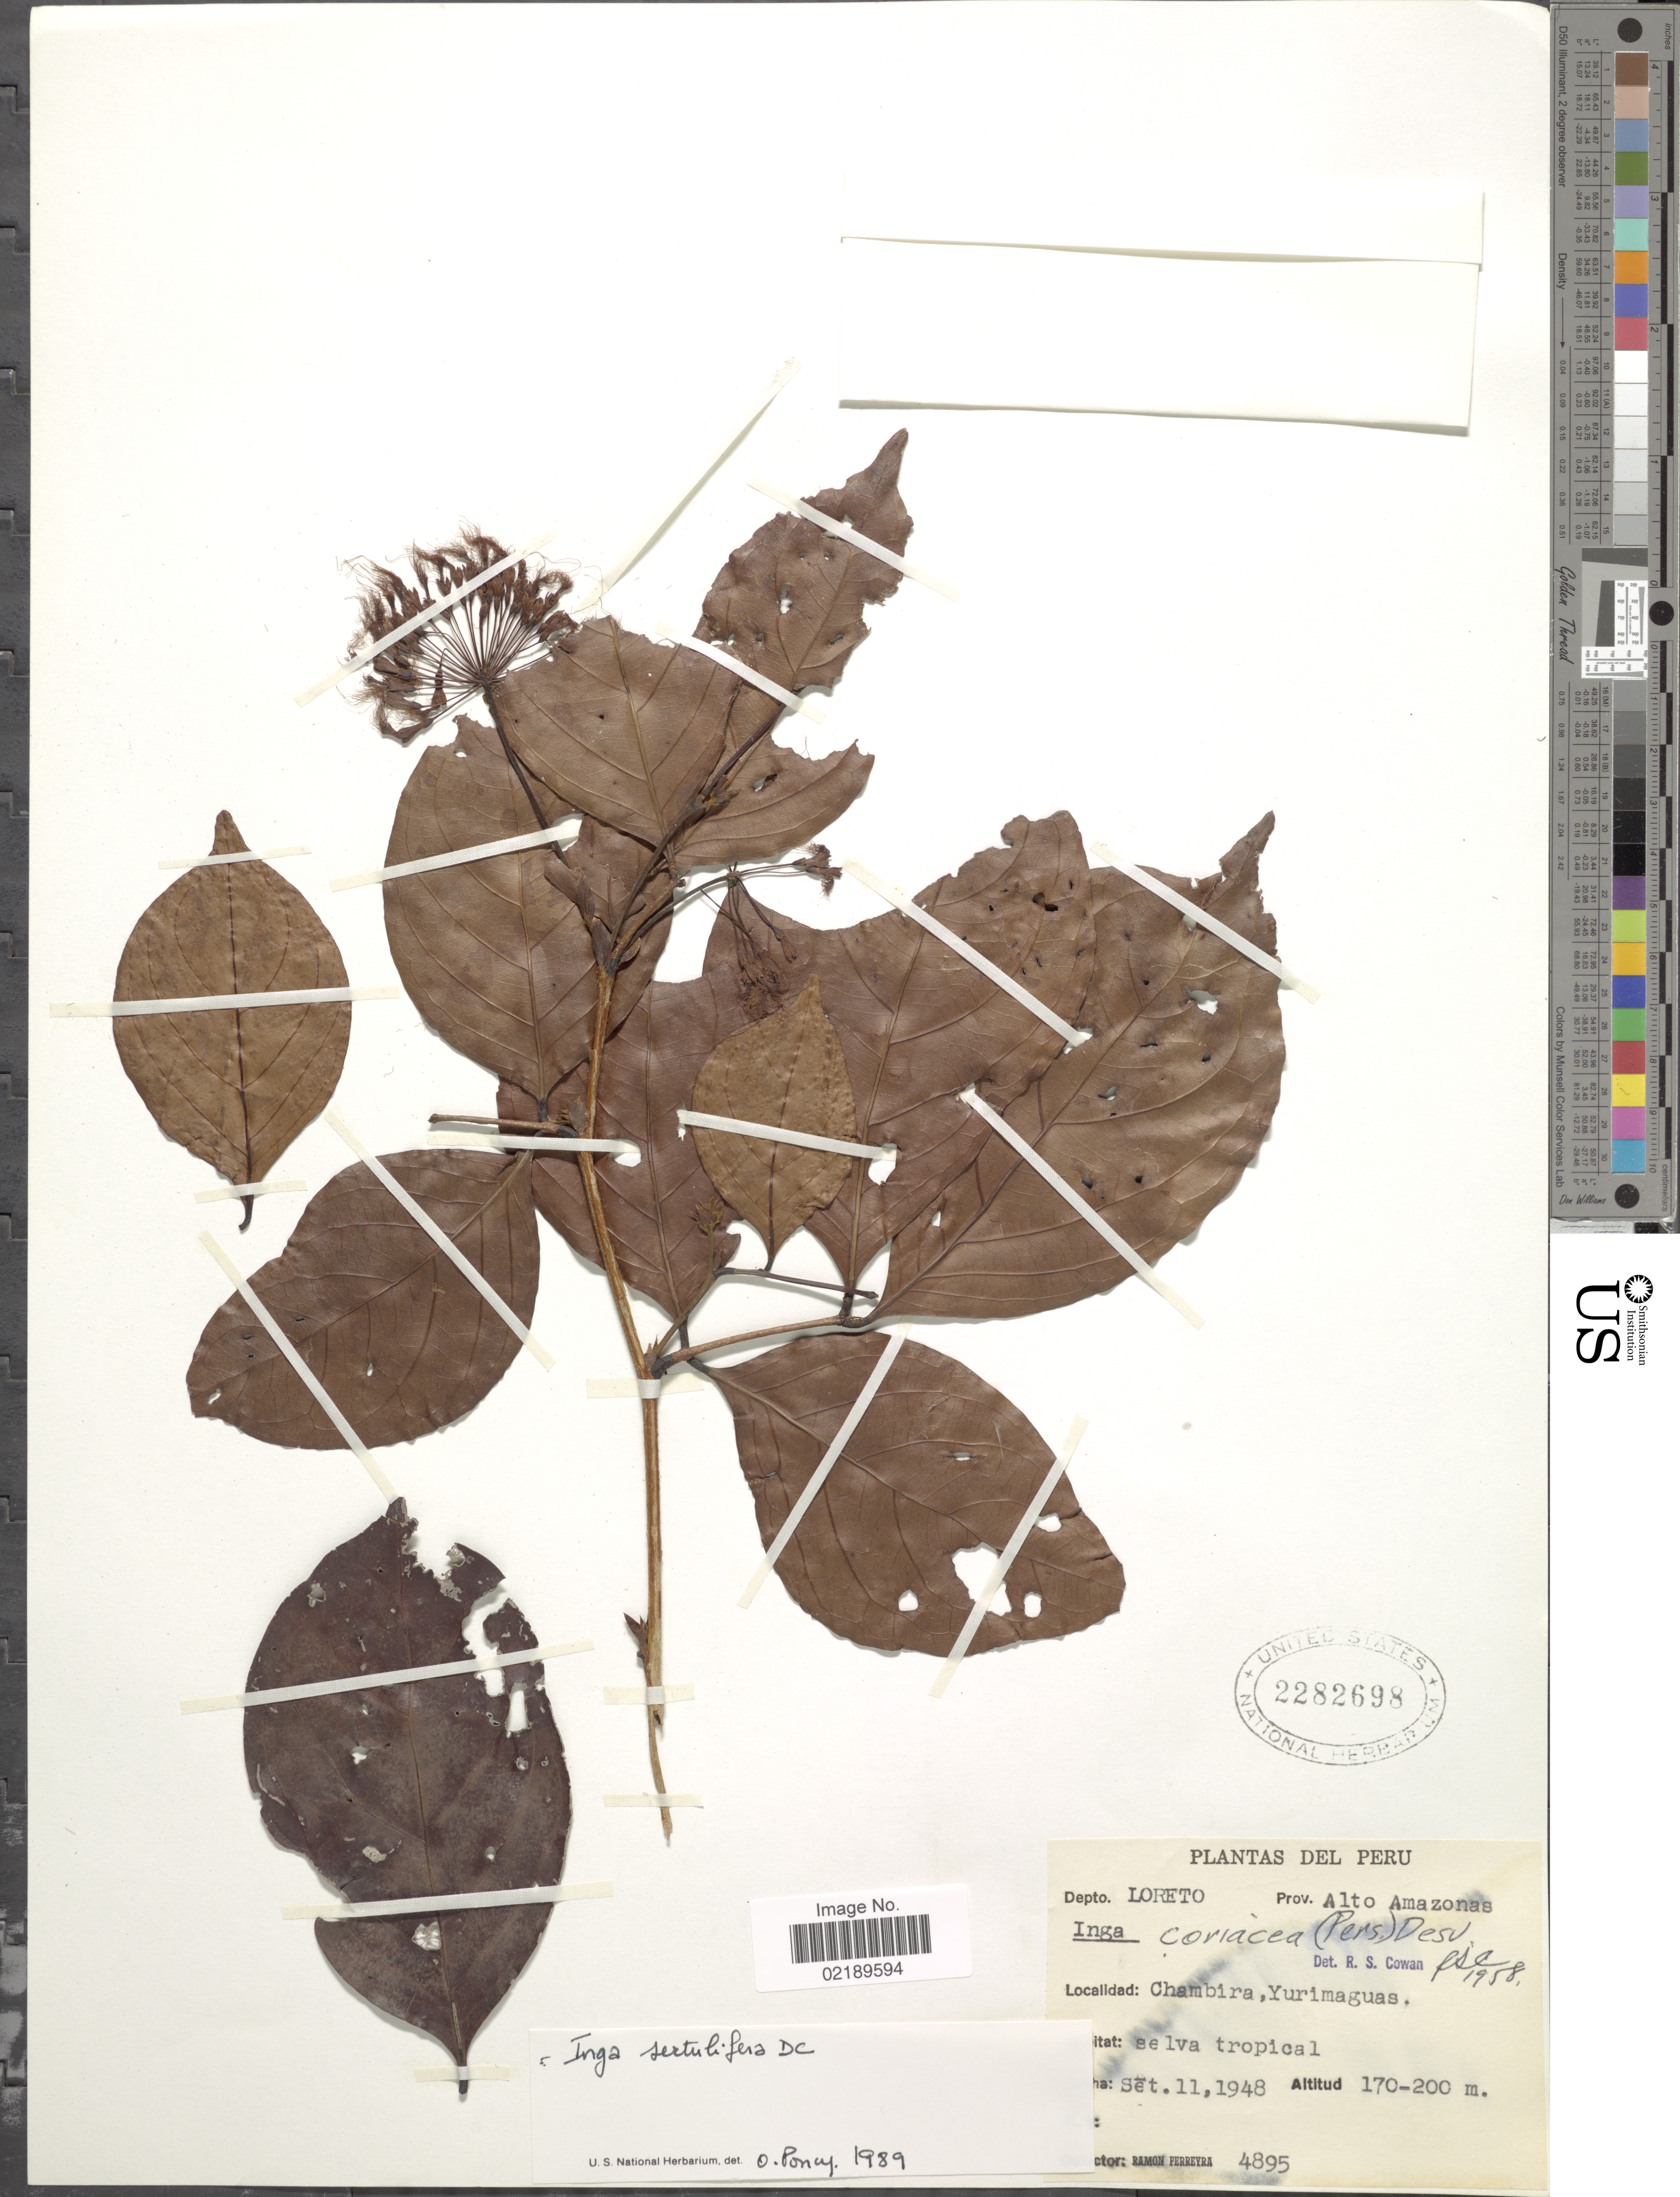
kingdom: Plantae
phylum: Tracheophyta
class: Magnoliopsida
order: Fabales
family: Fabaceae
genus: Inga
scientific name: Inga sertulifera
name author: DC.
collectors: R. A. Ferreyra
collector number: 4895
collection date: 1948-09-11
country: Peru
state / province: Loreto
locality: Prov.: Alto Amazonas, Chambira, Yurimaguas.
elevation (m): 170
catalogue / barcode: US 2282698